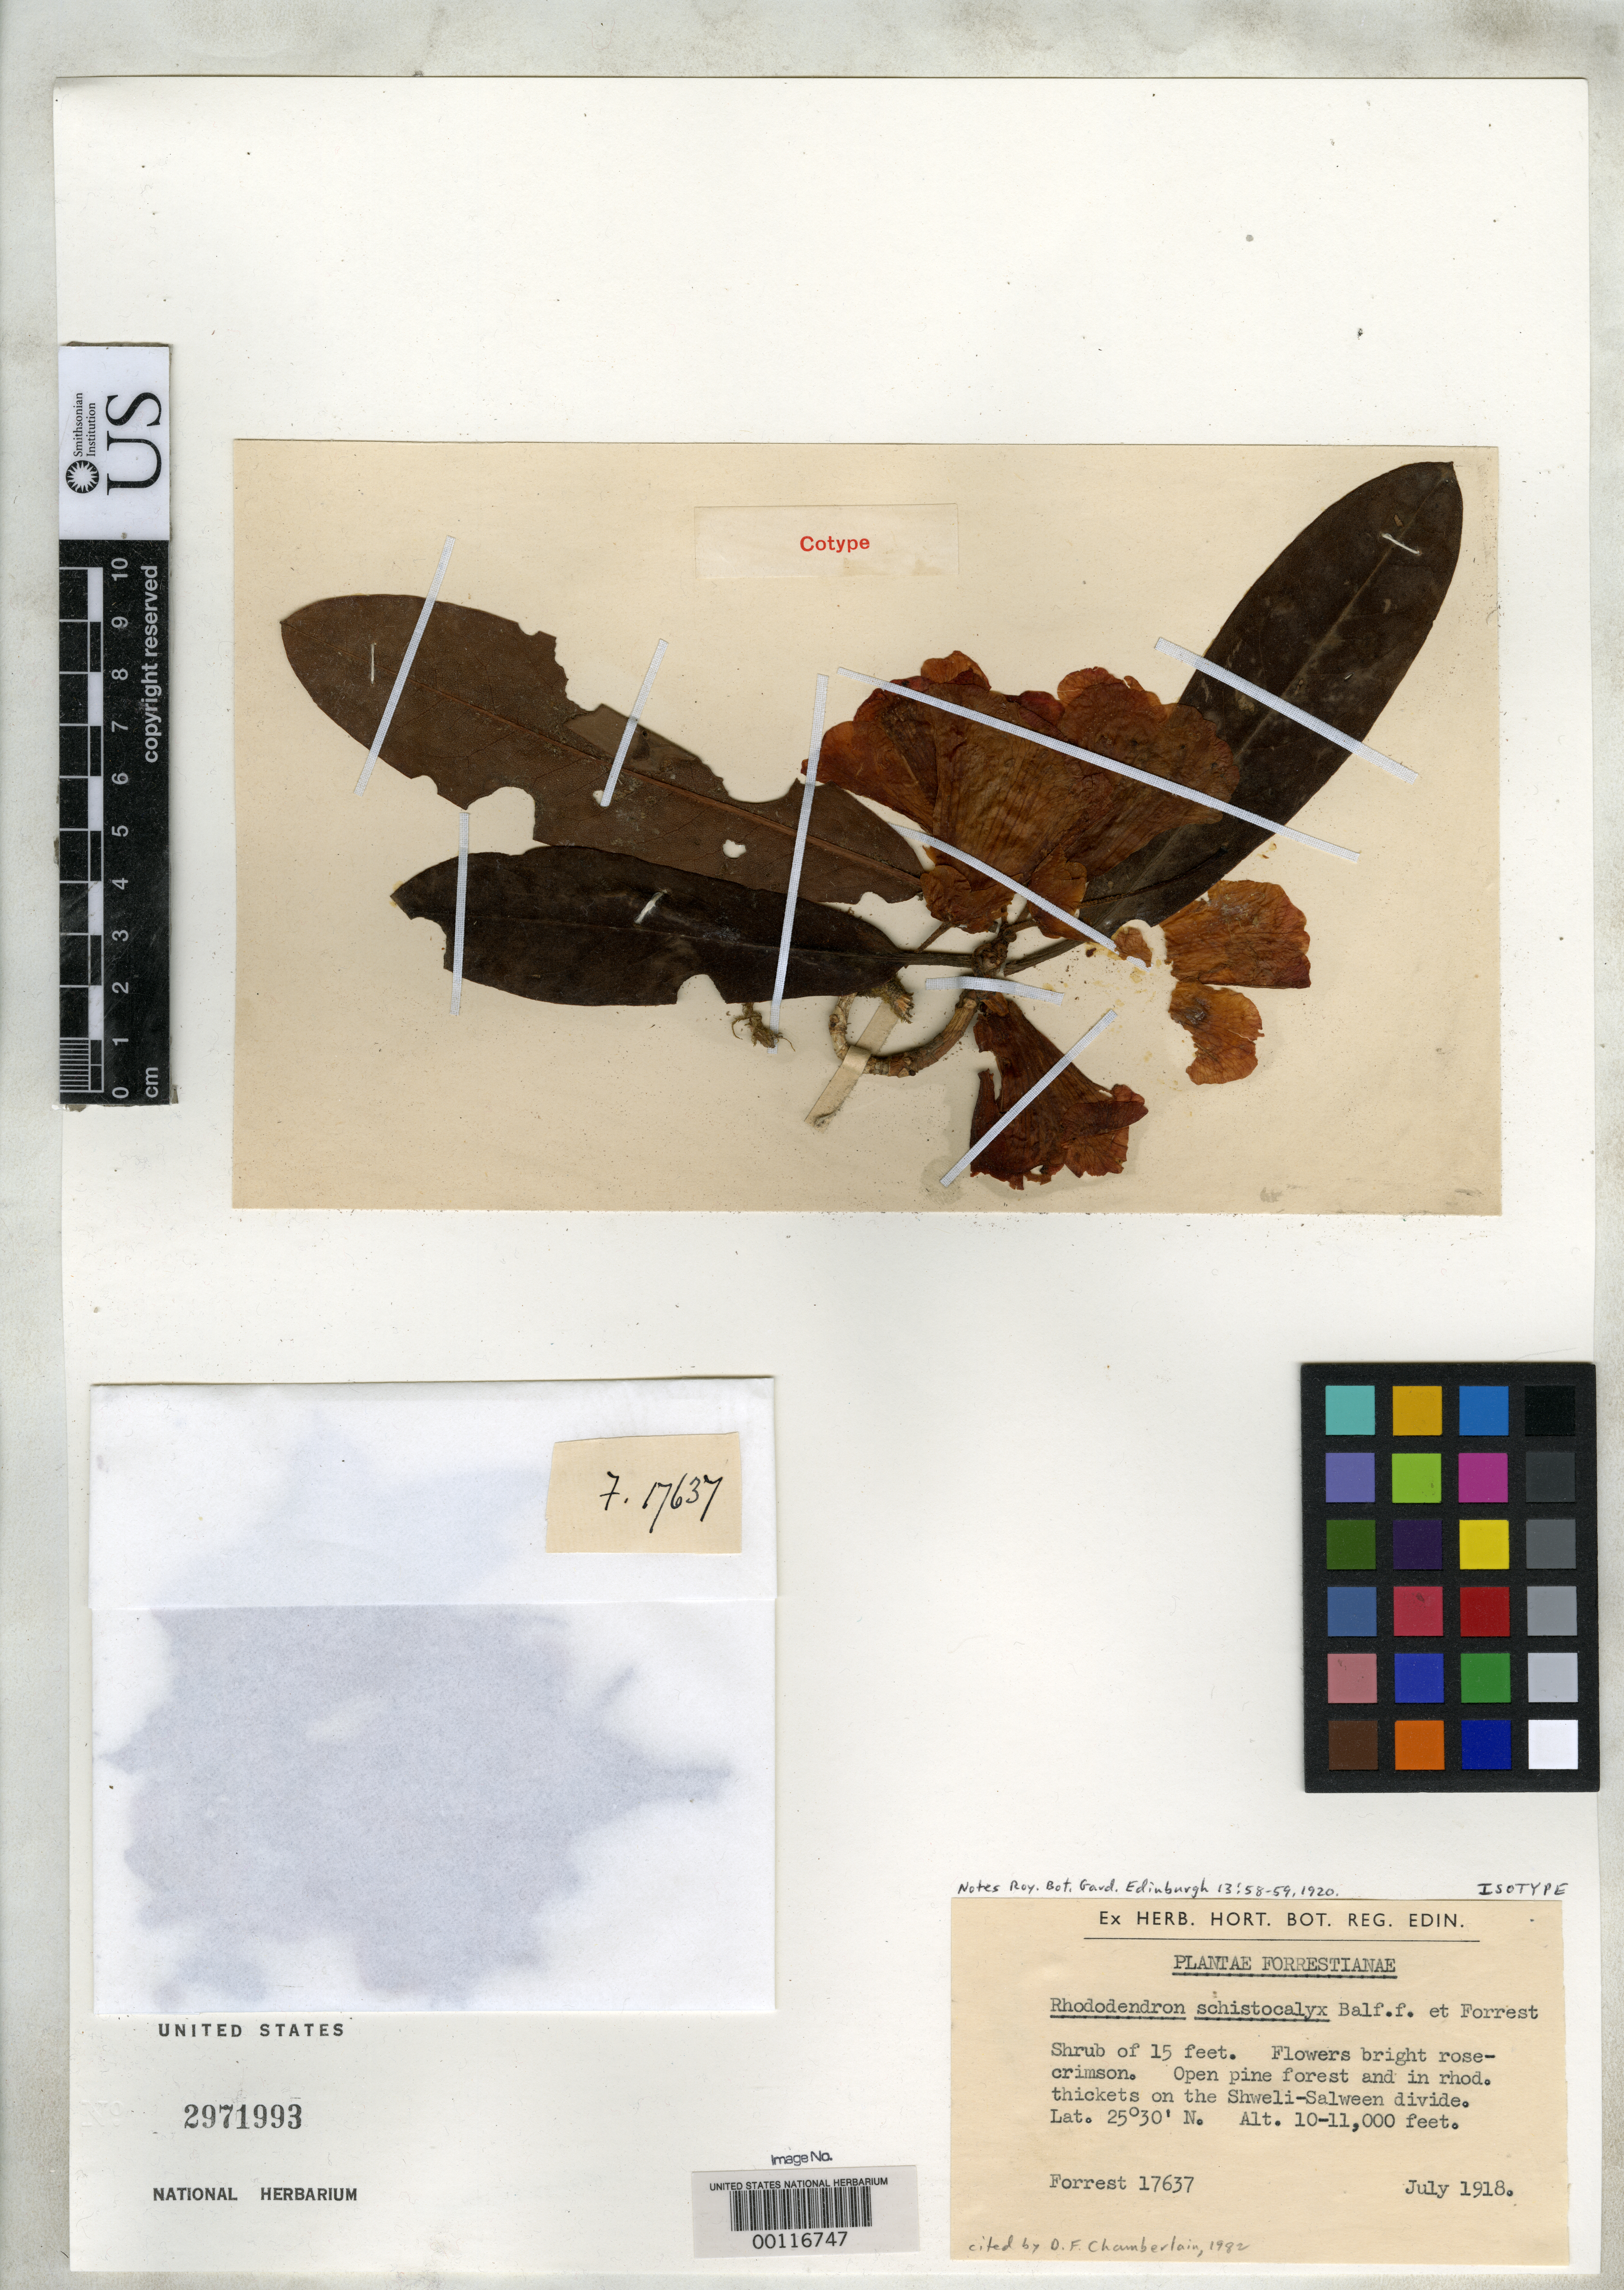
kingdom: Plantae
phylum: Tracheophyta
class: Magnoliopsida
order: Ericales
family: Ericaceae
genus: Rhododendron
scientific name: Rhododendron schistocalyx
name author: Balf. f. & Forrest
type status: Isotype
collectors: G. Forrest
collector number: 17637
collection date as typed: Jul 1918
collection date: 1918-07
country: China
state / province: Yunnan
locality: Shweli-Salween Divide; alt. 10-11,000 ft.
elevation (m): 3048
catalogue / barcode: US 2971993